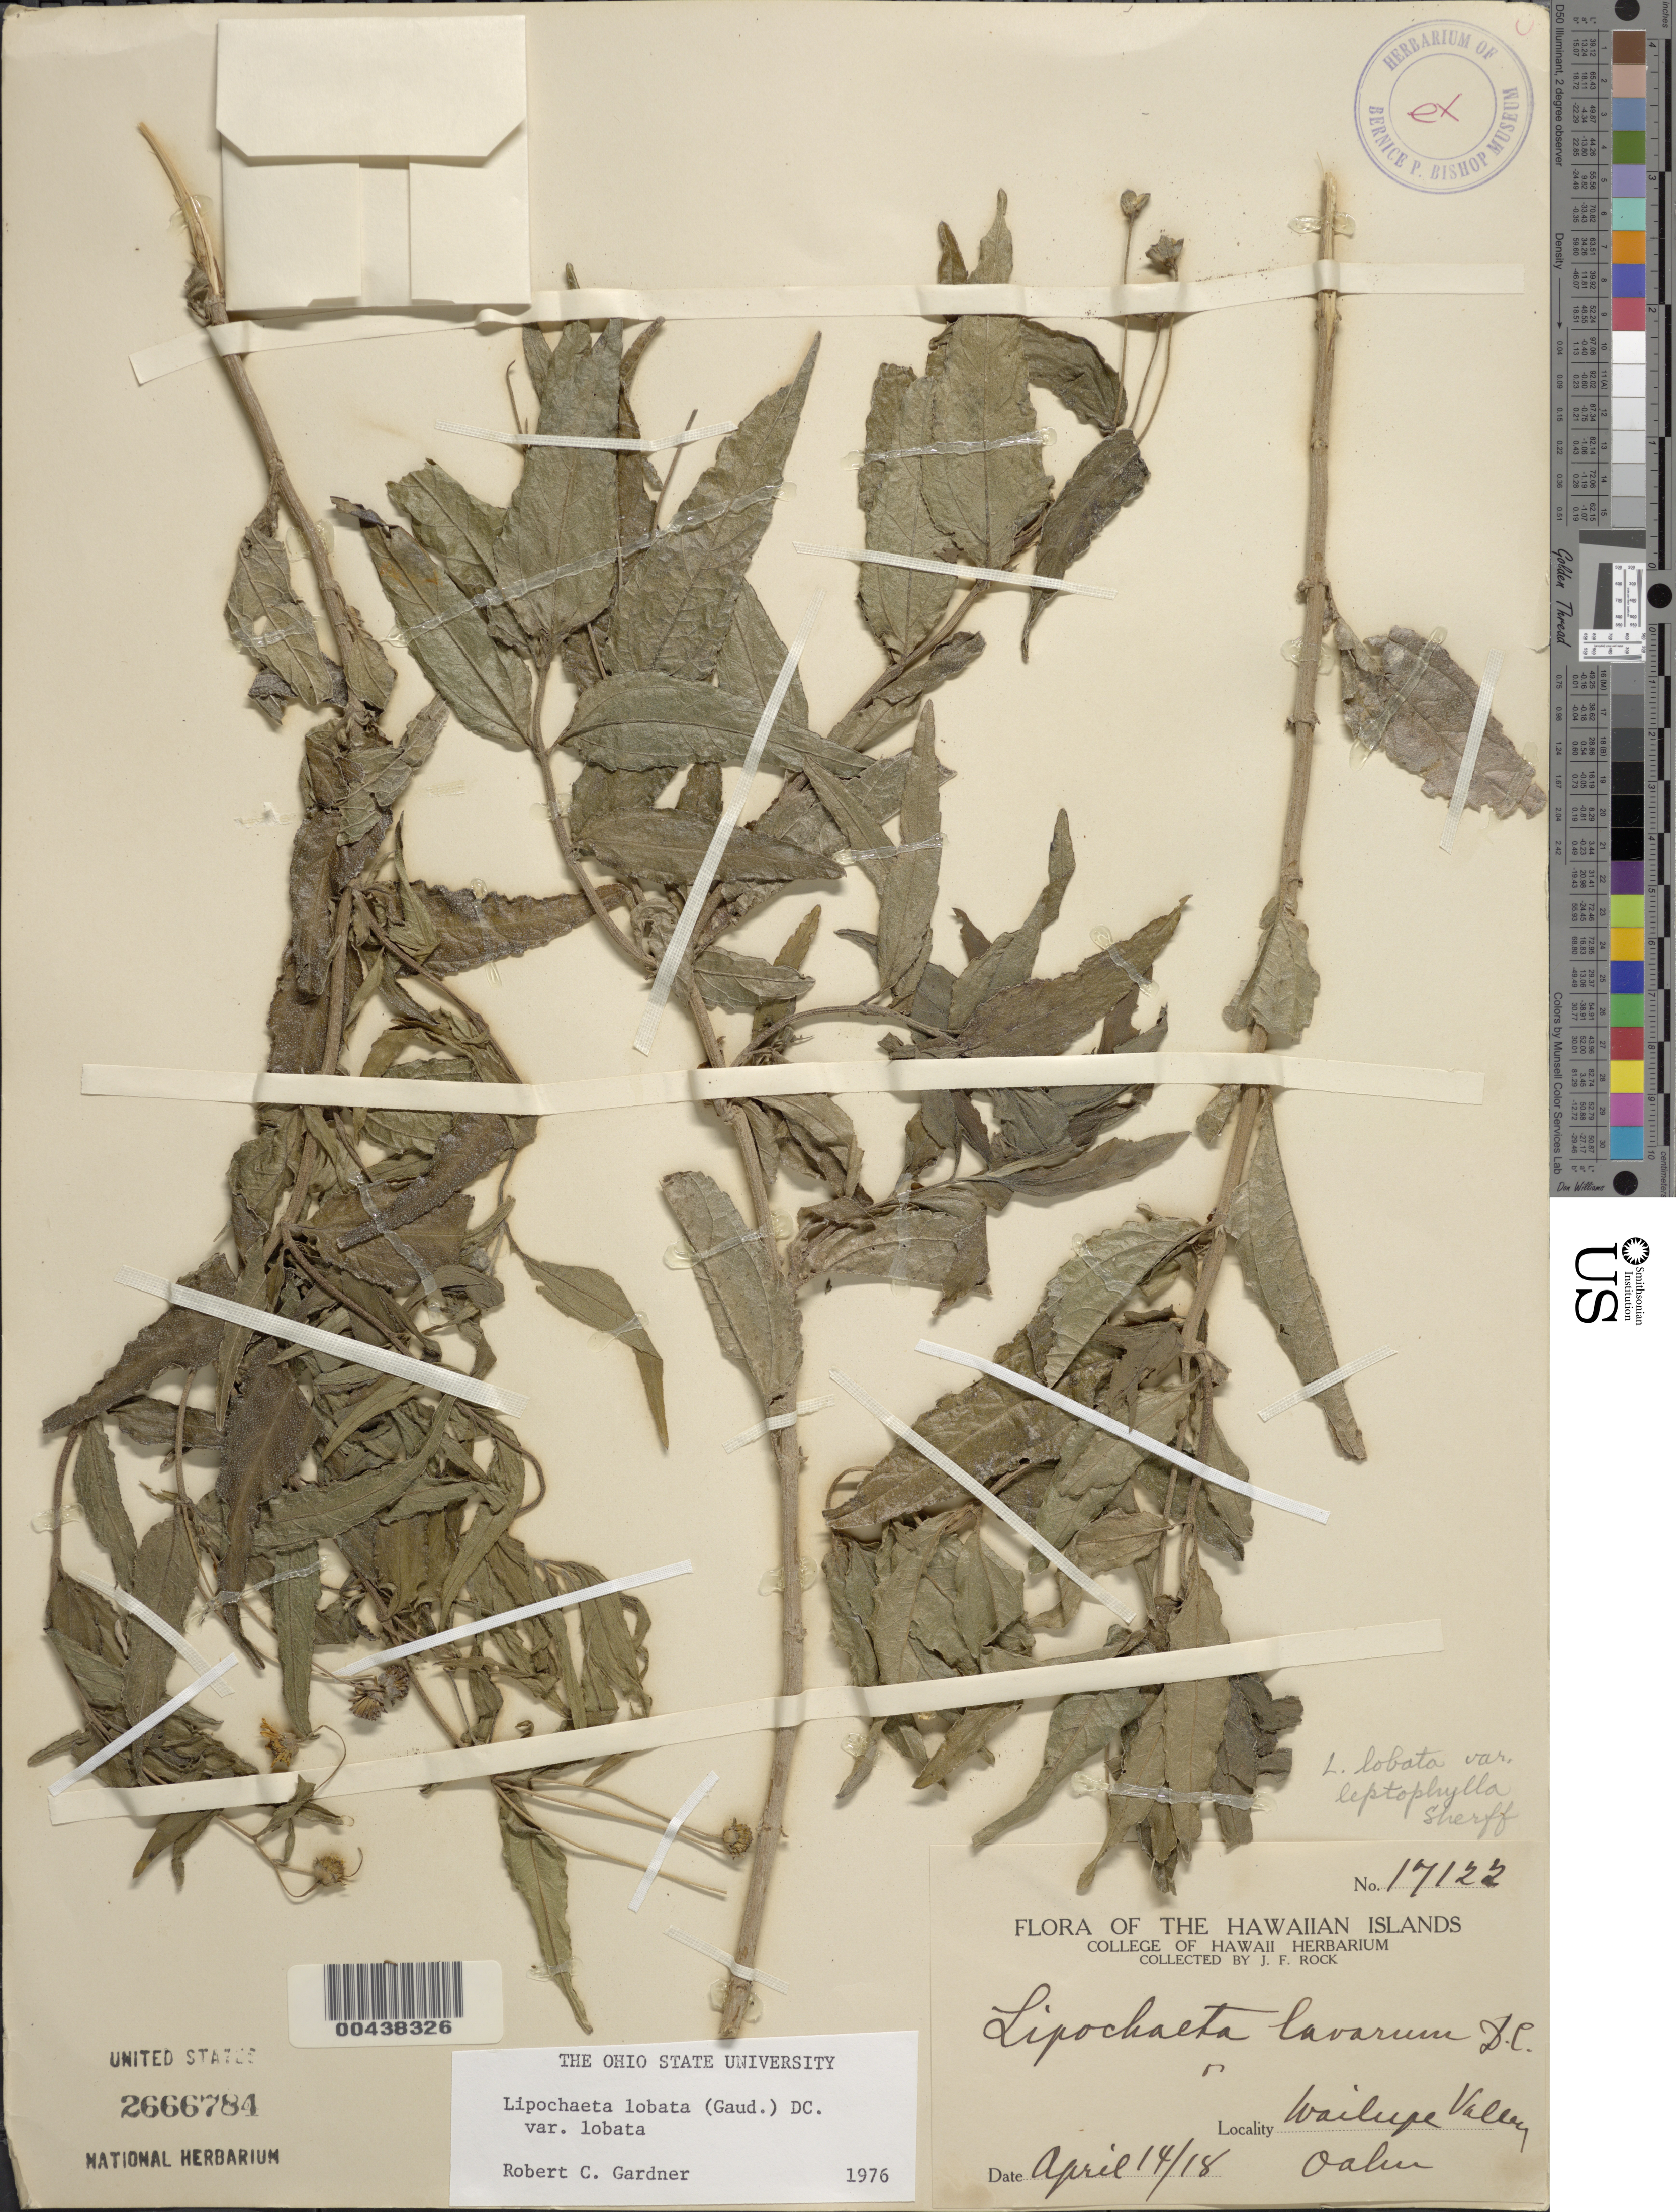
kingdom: Plantae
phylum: Tracheophyta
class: Magnoliopsida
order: Asterales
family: Asteraceae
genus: Lipochaeta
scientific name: Lipochaeta lobata var. lobata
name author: (Gaudich.) DC.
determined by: Gardner, R. C.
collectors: J. F. Rock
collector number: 17122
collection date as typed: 14 Apr 1918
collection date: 1918-04-14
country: United States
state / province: Hawaii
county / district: Honolulu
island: Oahu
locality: Wailupe Valley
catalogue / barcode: US 2666784